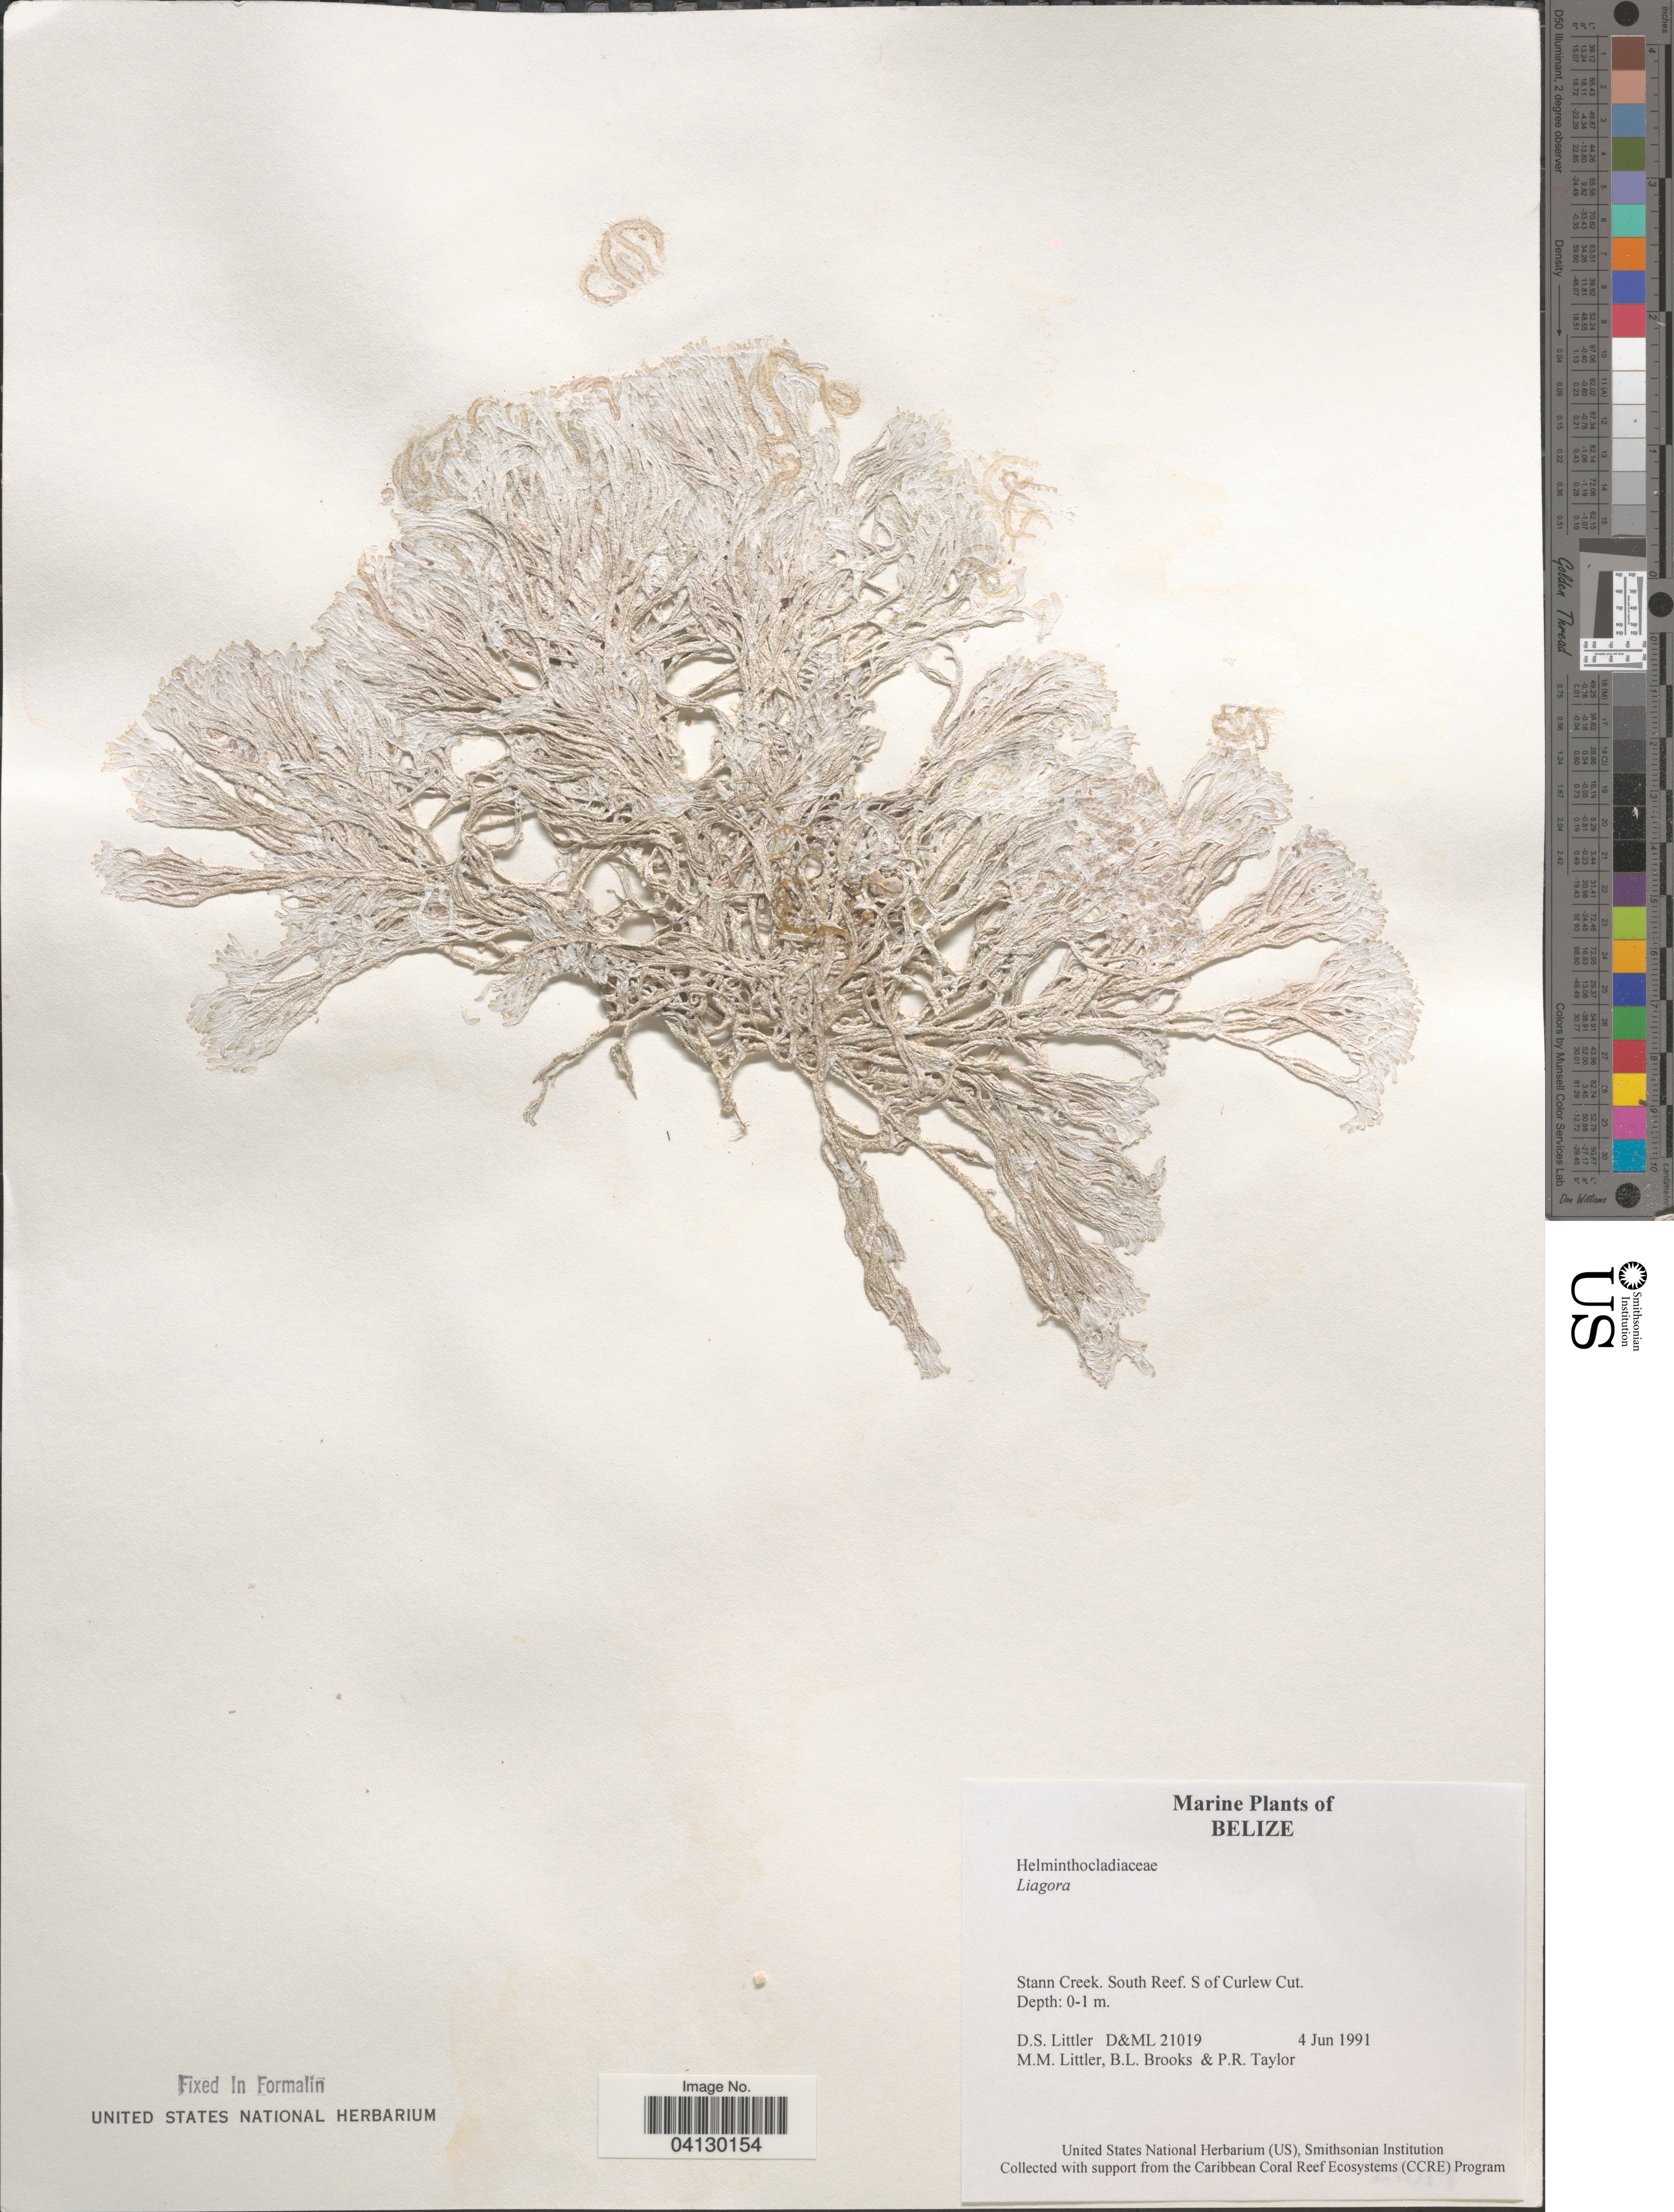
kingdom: Plantae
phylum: Rhodophyta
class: Florideophyceae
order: Nemaliales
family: Liagoraceae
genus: Liagora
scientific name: Liagora sp.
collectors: D. S. Littler, B. Brooks & P. R. Taylor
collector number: D&ML 21019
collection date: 1991-06-04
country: Belize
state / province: Stann Creek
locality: South Reef. S of Curlew Cut.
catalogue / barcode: US 328605